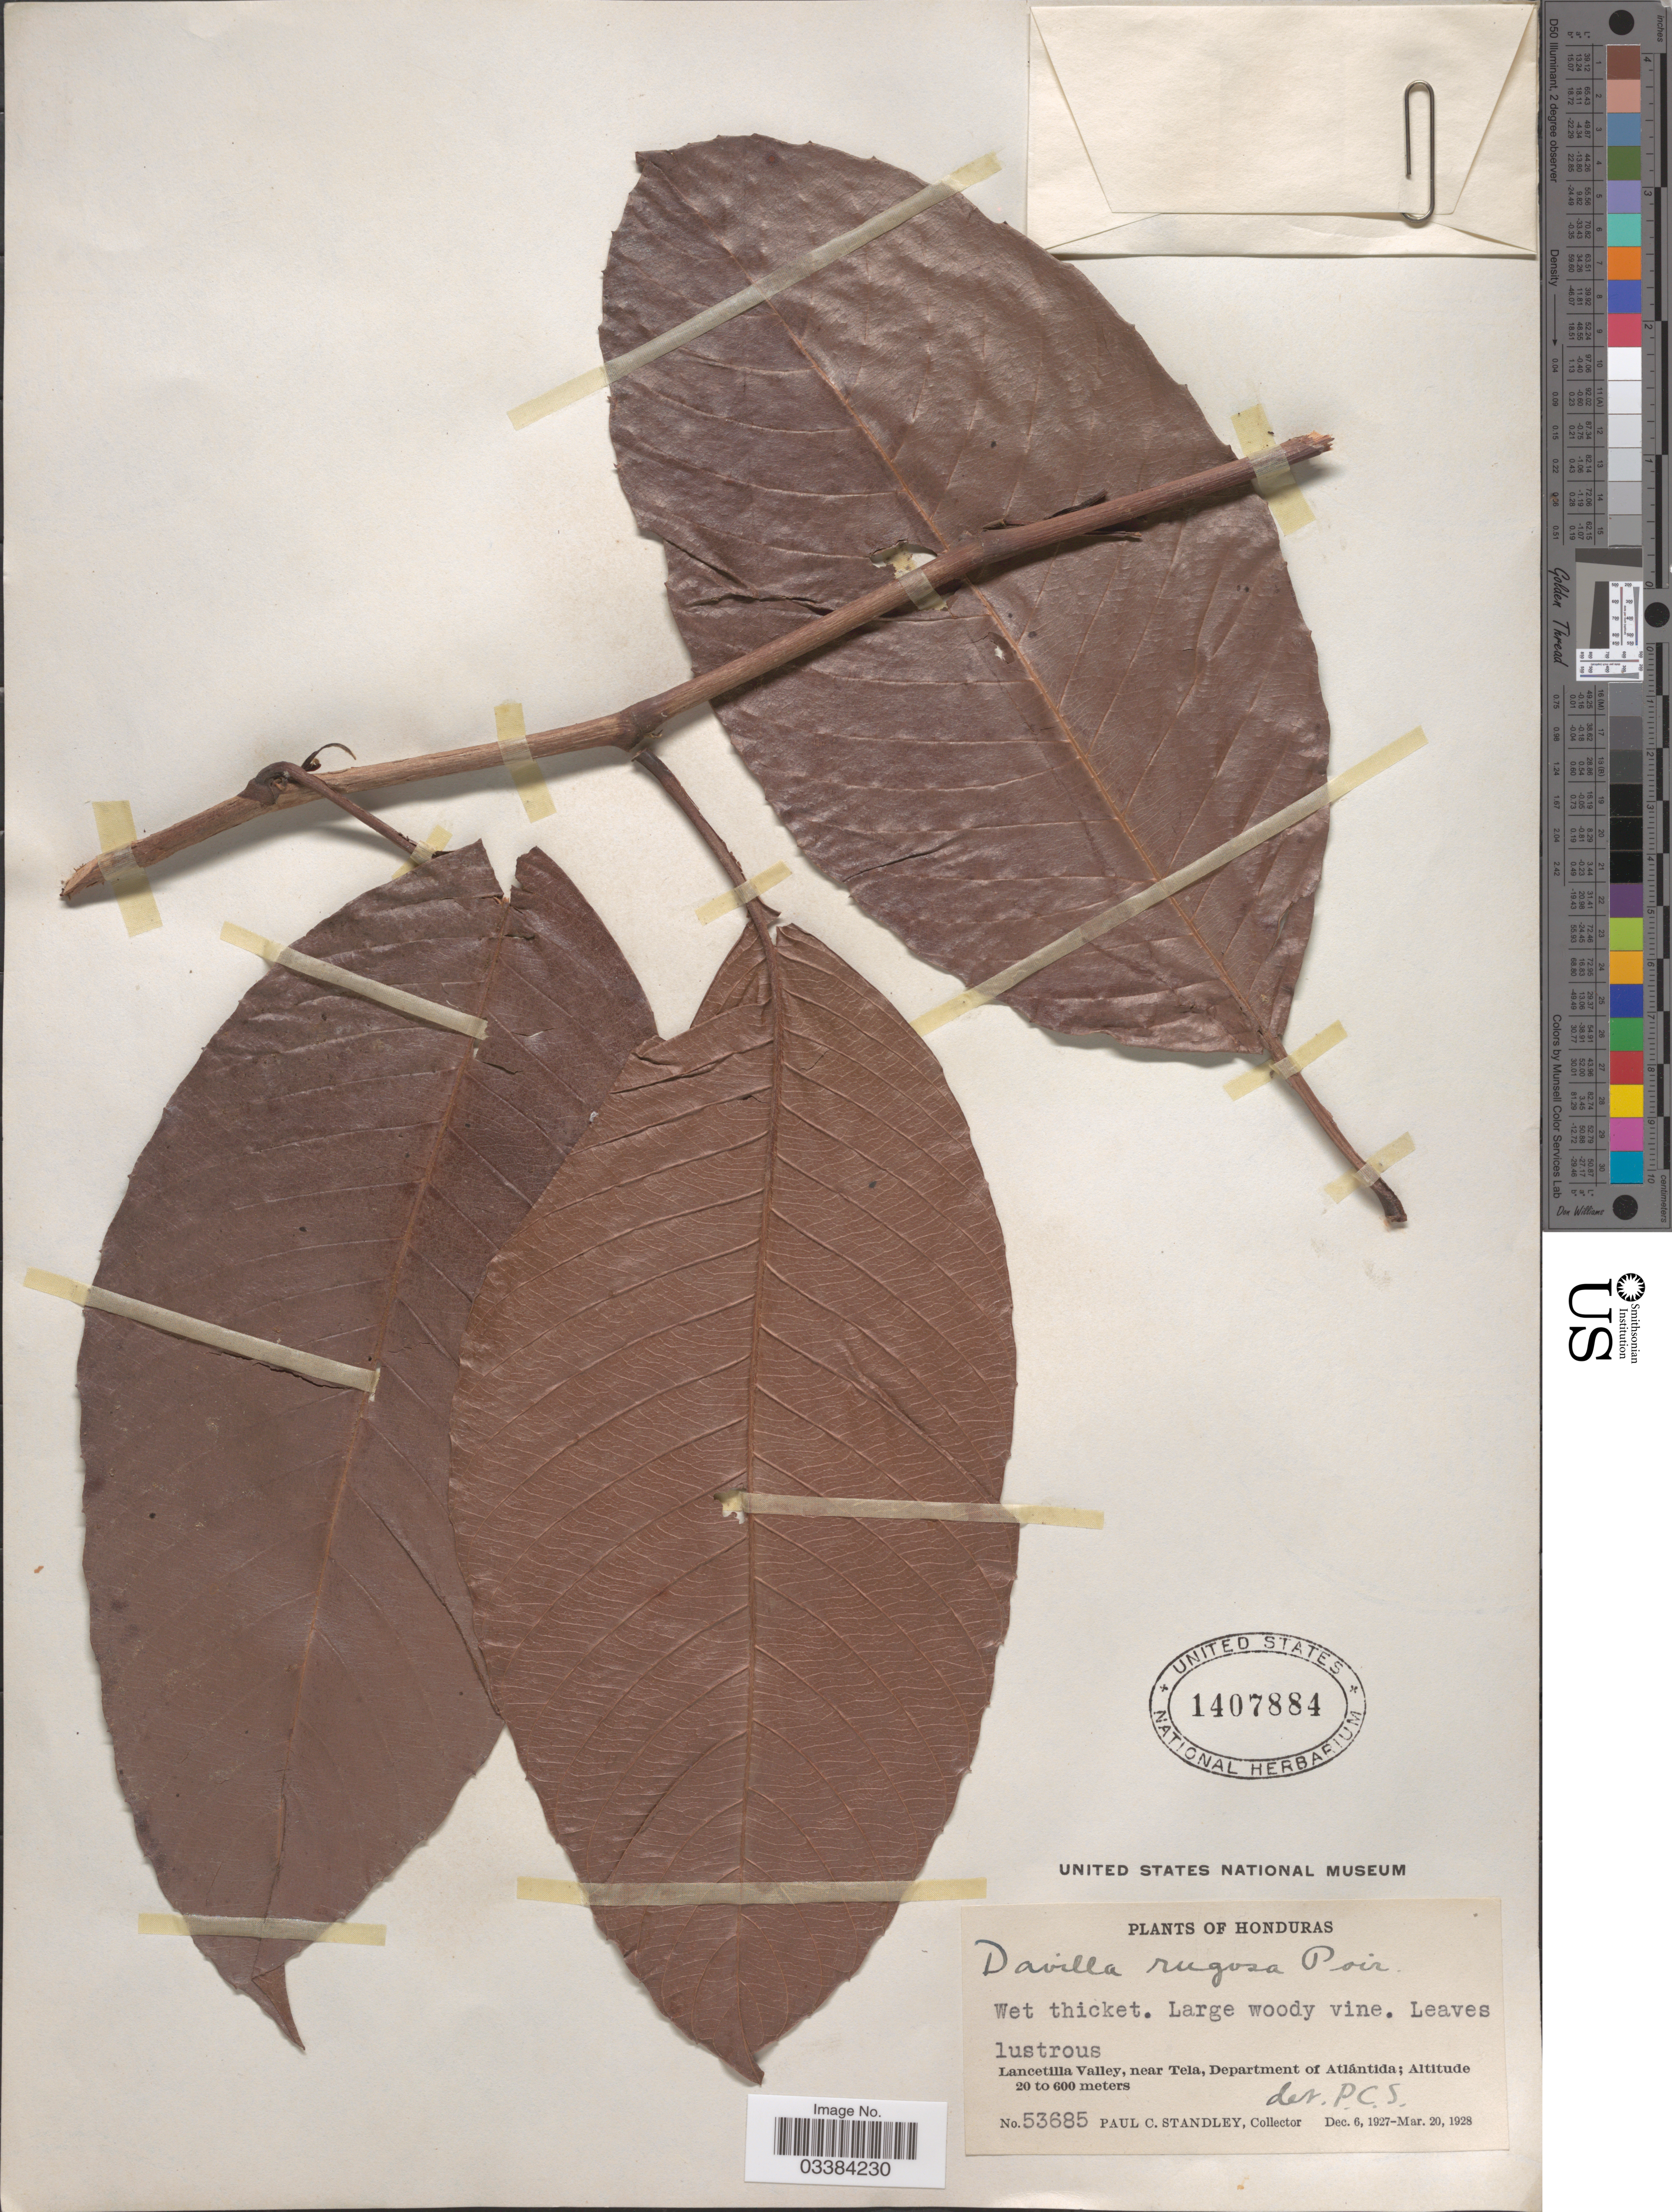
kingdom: Plantae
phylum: Tracheophyta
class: Magnoliopsida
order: Dilleniales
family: Dilleniaceae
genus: Davilla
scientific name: Davilla rugosa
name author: Poir.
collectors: P. C. Standley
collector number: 53685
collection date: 1927-12-06/1928-03-20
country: Honduras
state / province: Atlántida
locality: Lancetilla Valley, near Tela, Department of Atlántida.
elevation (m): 20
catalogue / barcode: US 1407884